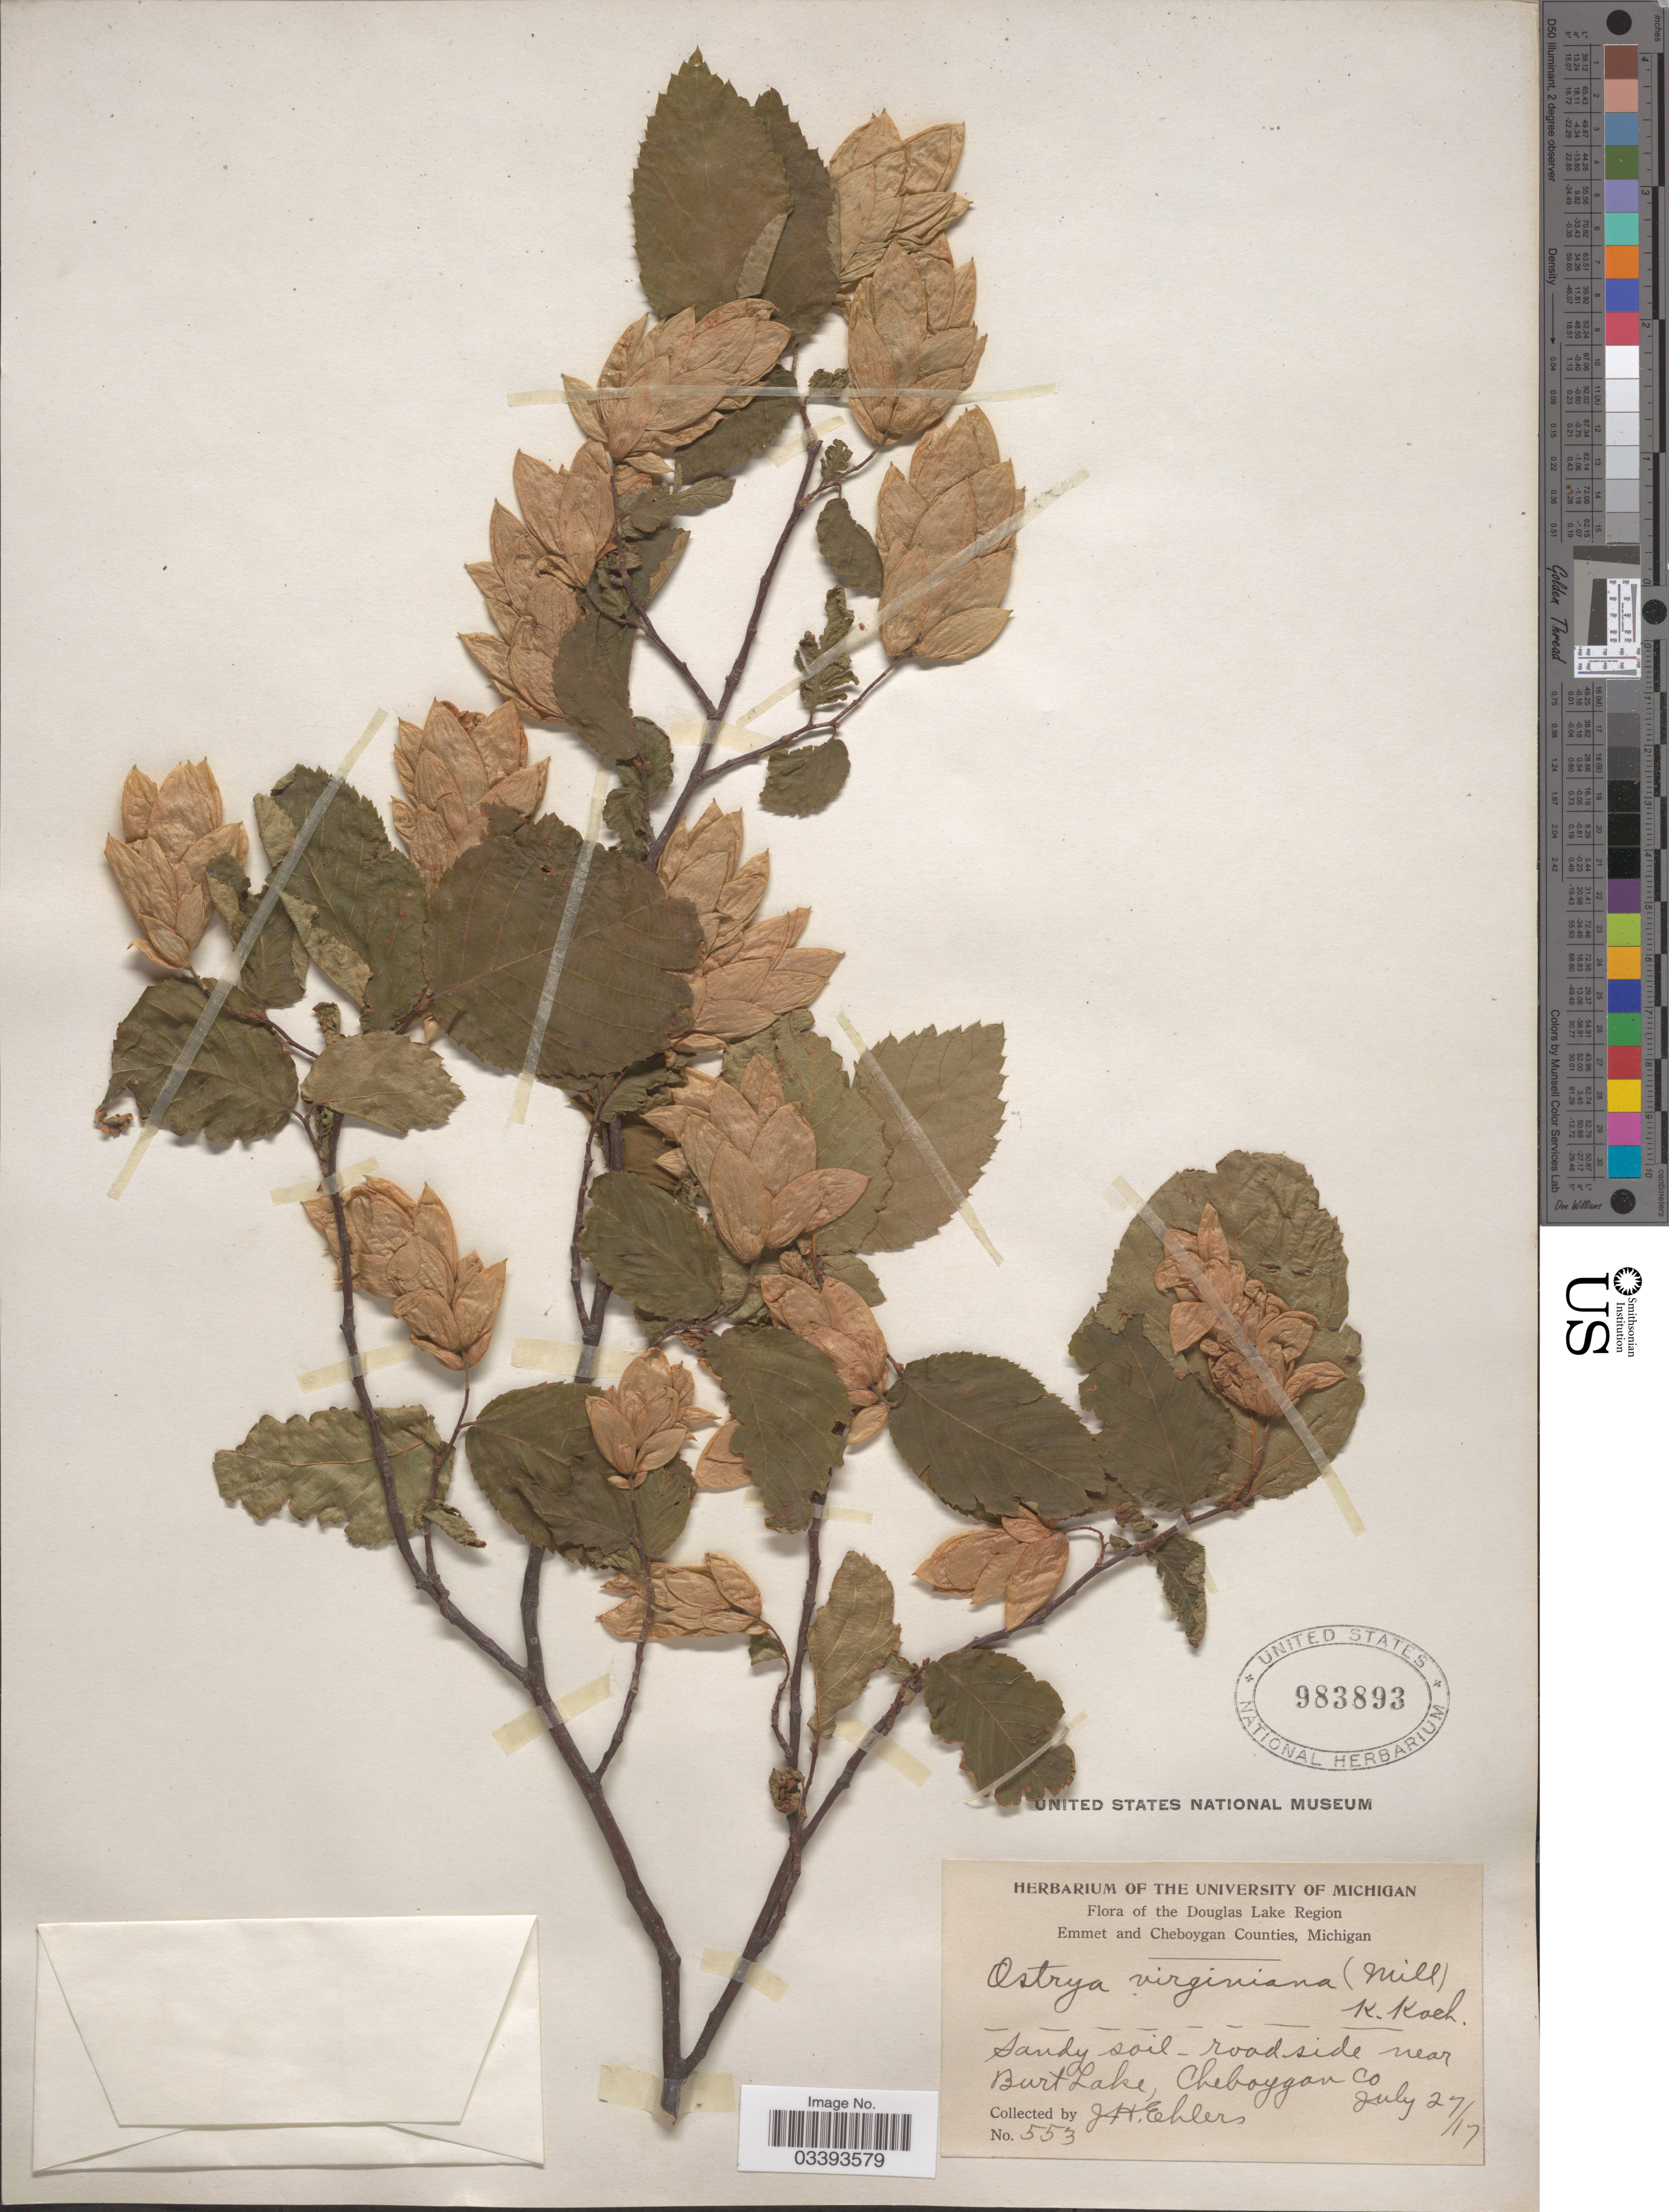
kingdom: Plantae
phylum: Tracheophyta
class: Magnoliopsida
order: Fagales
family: Betulaceae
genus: Ostrya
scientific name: Ostrya virginiana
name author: (Mill.) K. Koch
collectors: J. H. Ehlers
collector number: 553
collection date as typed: Transcribed d/m/y: 27/7/17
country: United States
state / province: Michigan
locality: The Douglas Lake Region. Emmet and Cheboygan Counties. Roadside near Burt Lake, Cheboygan Co.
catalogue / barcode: US 983893